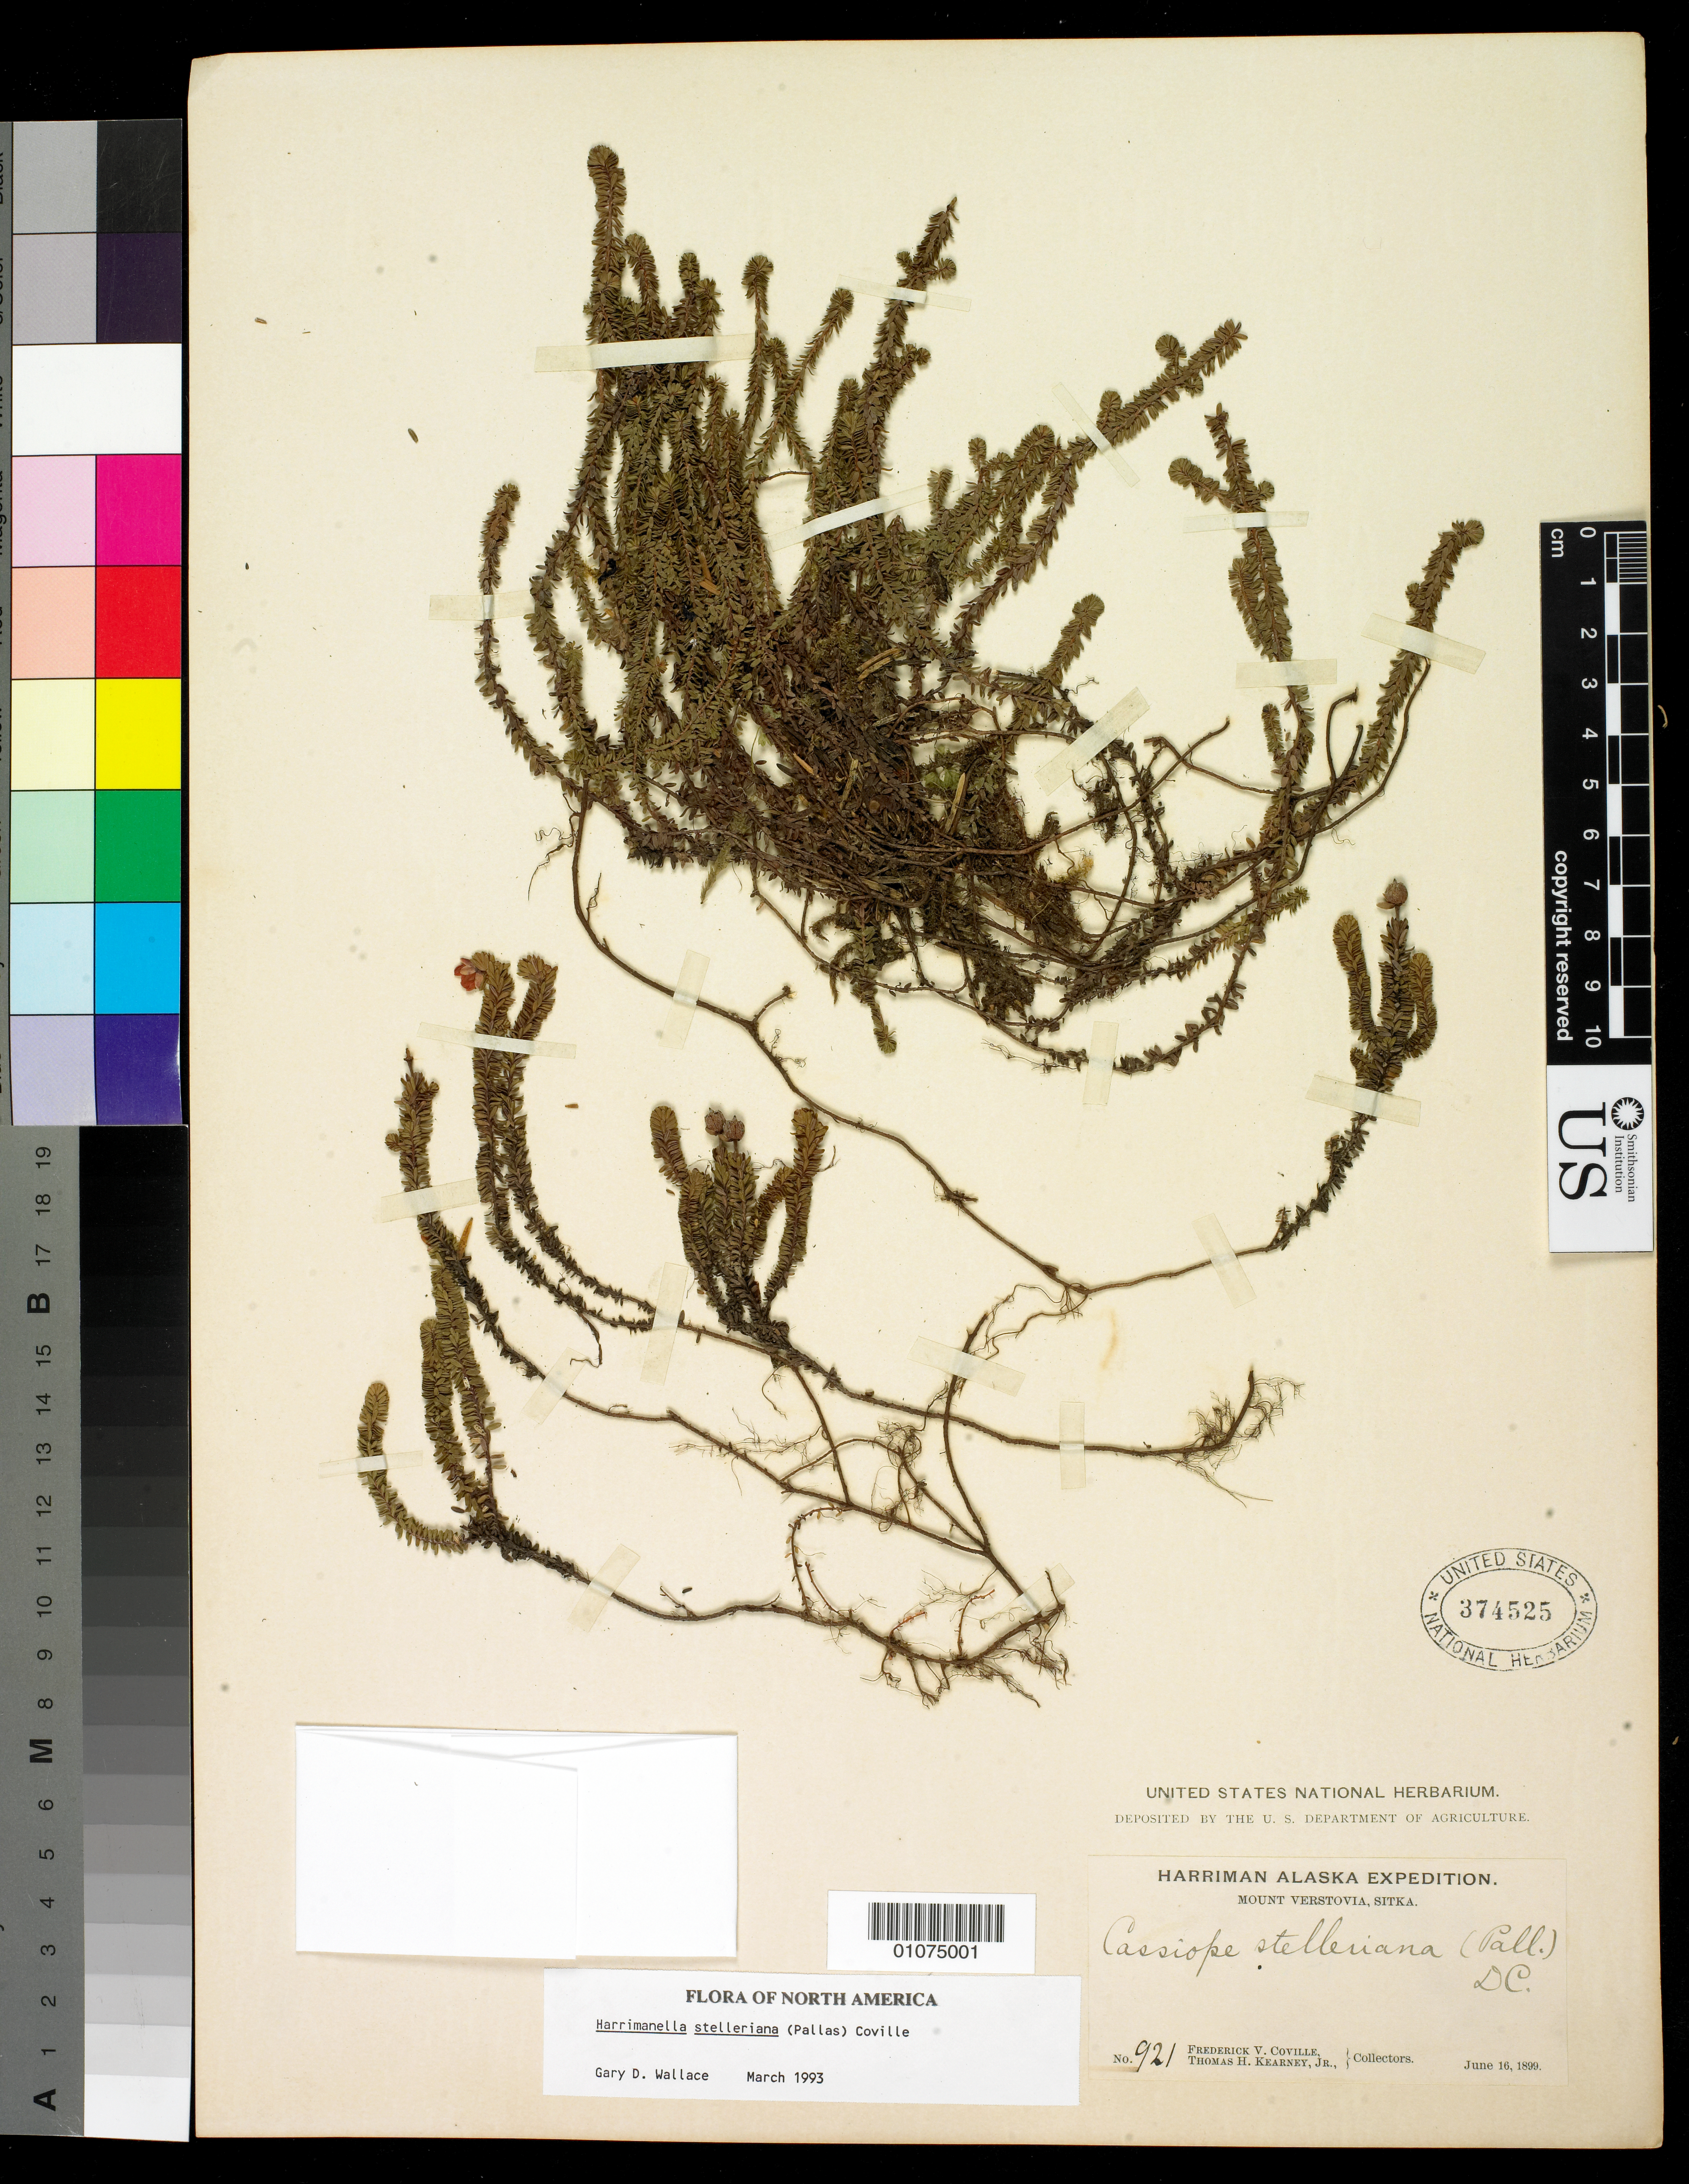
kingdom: Plantae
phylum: Tracheophyta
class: Magnoliopsida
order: Ericales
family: Ericaceae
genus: Harrimanella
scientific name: Harrimanella stelleriana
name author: (Pall.) Coville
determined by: Wallace, G. D.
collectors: F. V. Coville & T. H. Kearney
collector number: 921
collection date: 1899-06-16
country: United States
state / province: Alaska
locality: Sitka, Mt. Verstovaia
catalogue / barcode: US 374525